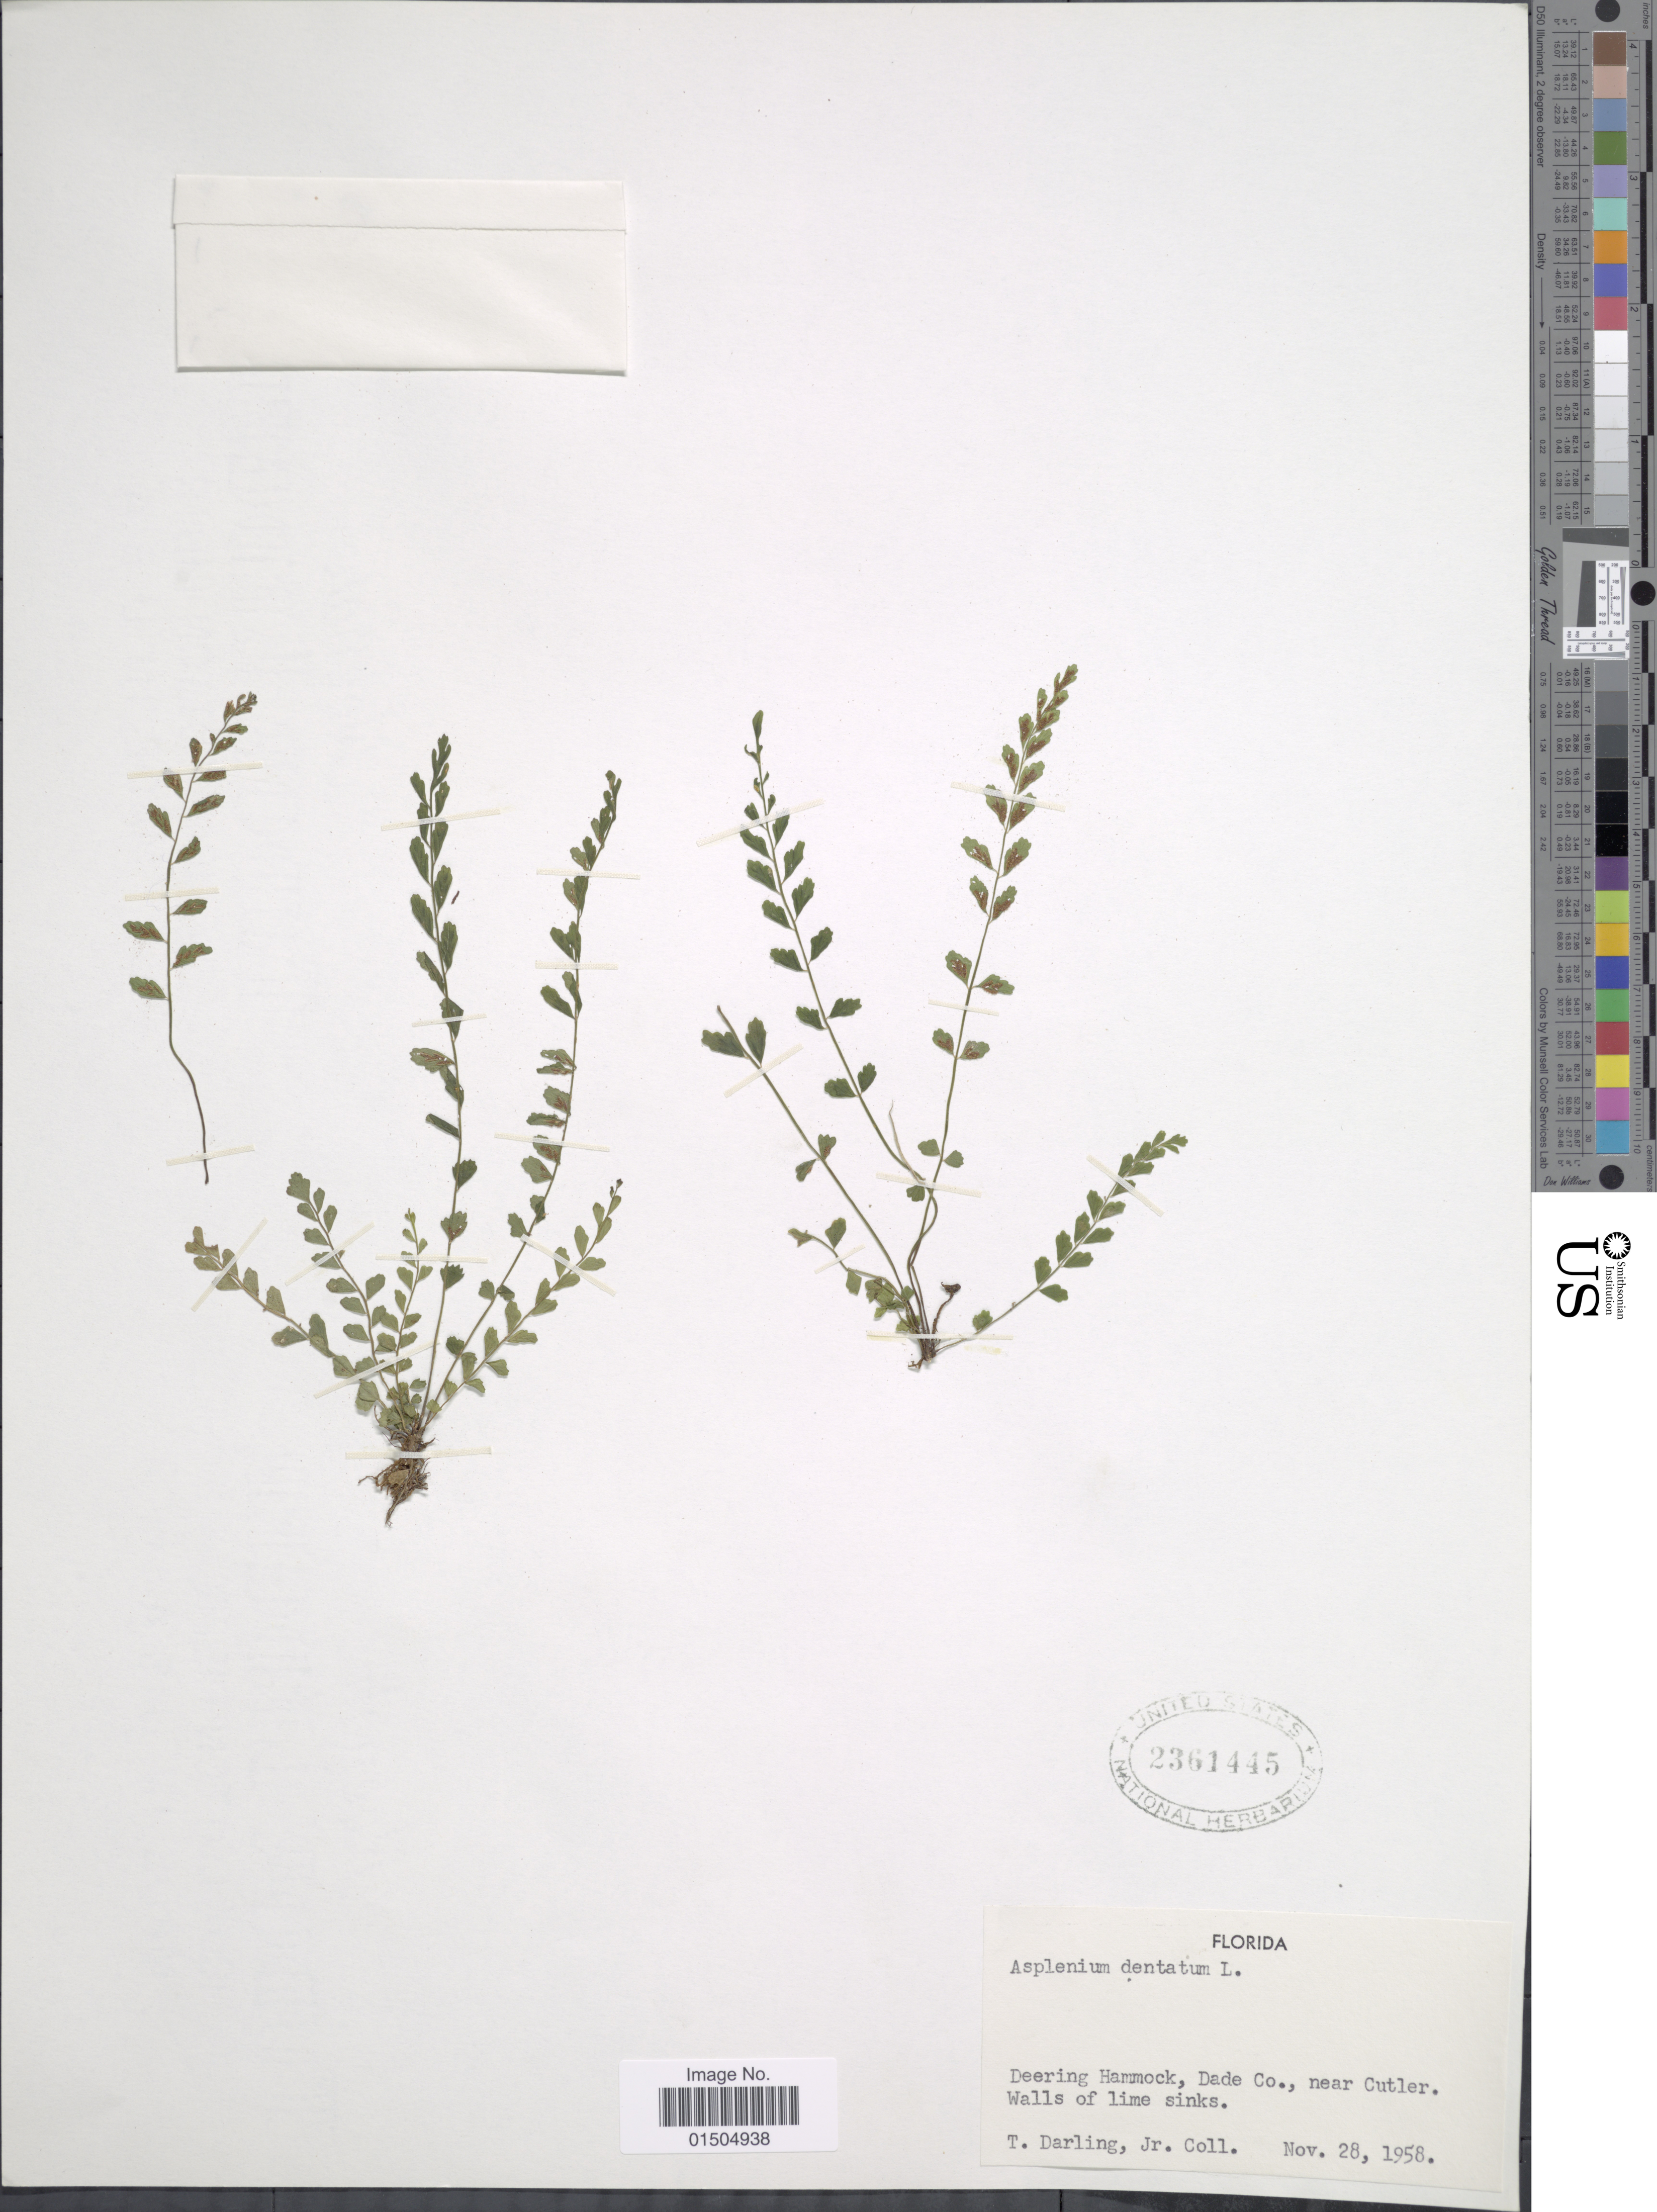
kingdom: Plantae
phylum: Tracheophyta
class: Polypodiopsida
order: Polypodiales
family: Aspleniaceae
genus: Asplenium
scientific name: Asplenium trichomanes-dentatum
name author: L.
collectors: T. Darling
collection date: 1958-11-28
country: United States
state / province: Florida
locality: Deering Hammock, Dade Co., near Cutler. Walls of lime sinks.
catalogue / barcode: US 2361445